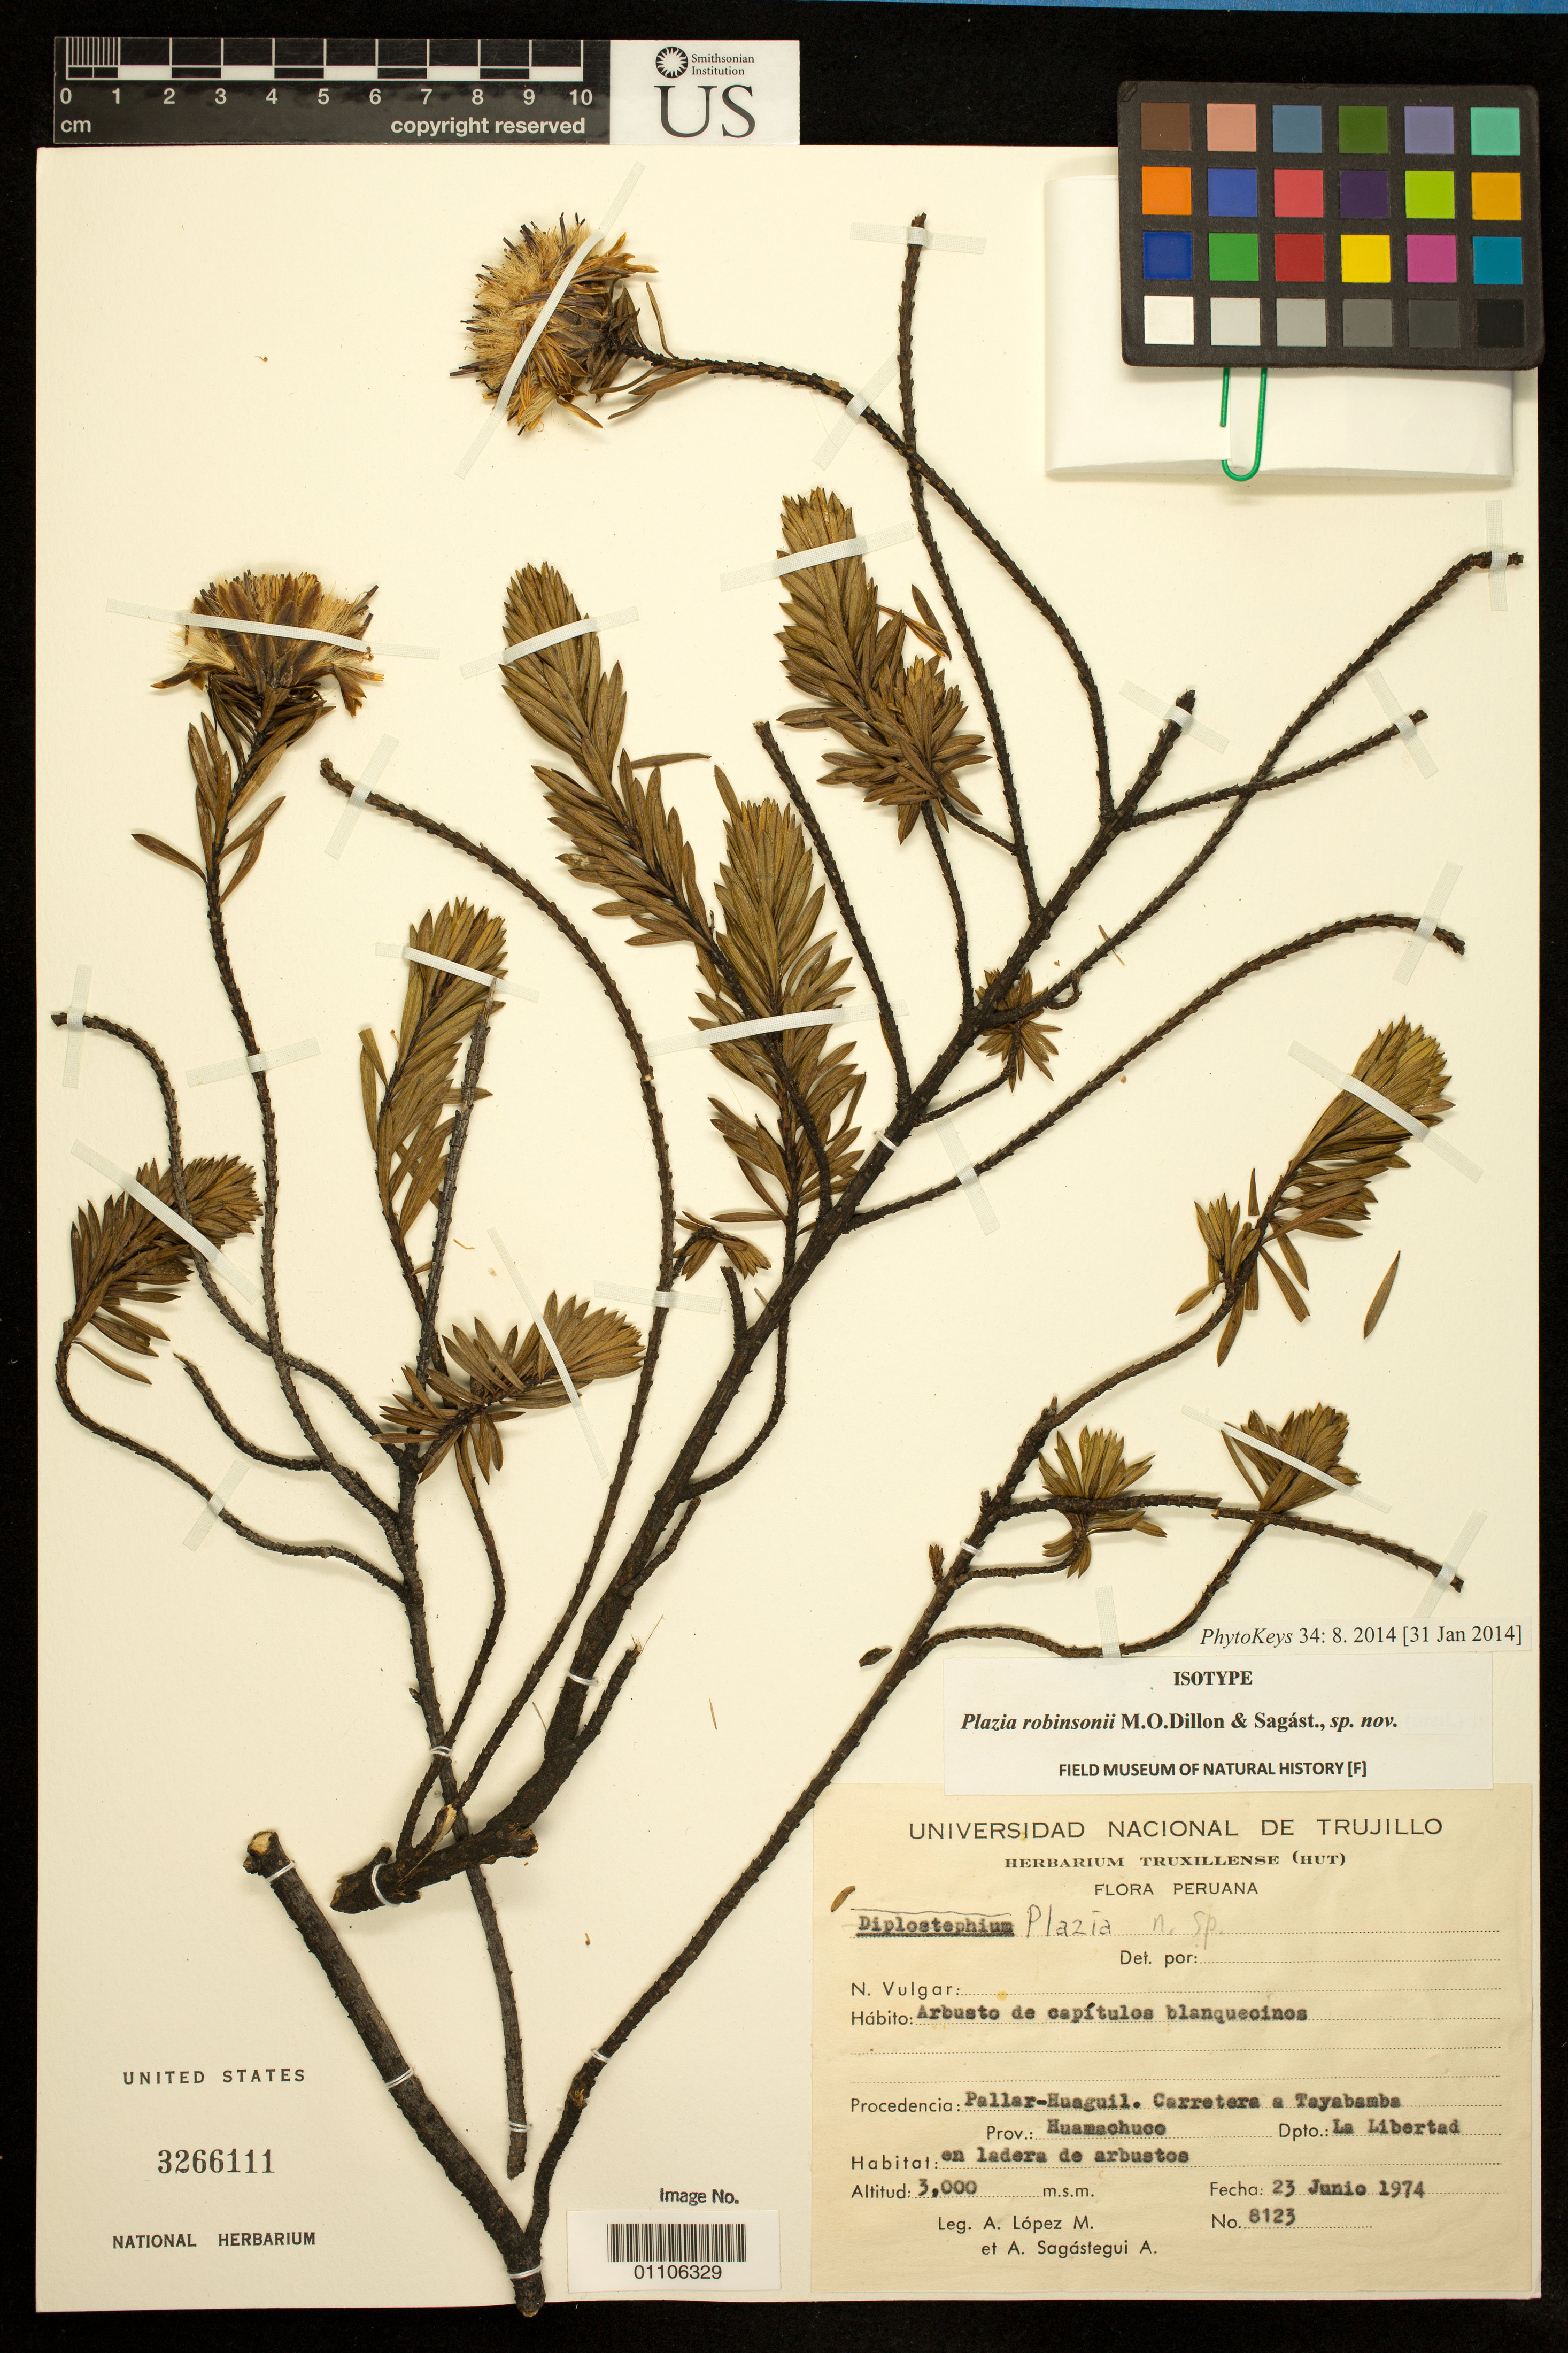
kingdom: Plantae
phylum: Tracheophyta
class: Magnoliopsida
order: Asterales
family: Asteraceae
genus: Plazia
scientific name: Plazia robinsonii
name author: M.O. Dillon & Sagást. in M.O. Dillon &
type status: Isotype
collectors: A. López M. & A. Sagástegui A.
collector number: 8123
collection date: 1974-06-23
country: Peru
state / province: La Libertad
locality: Pallar-Huaguil. Carretera a Tayabamba. Prov. Huamachuco, Dpto. La Libertad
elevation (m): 3000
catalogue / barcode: US 3266111